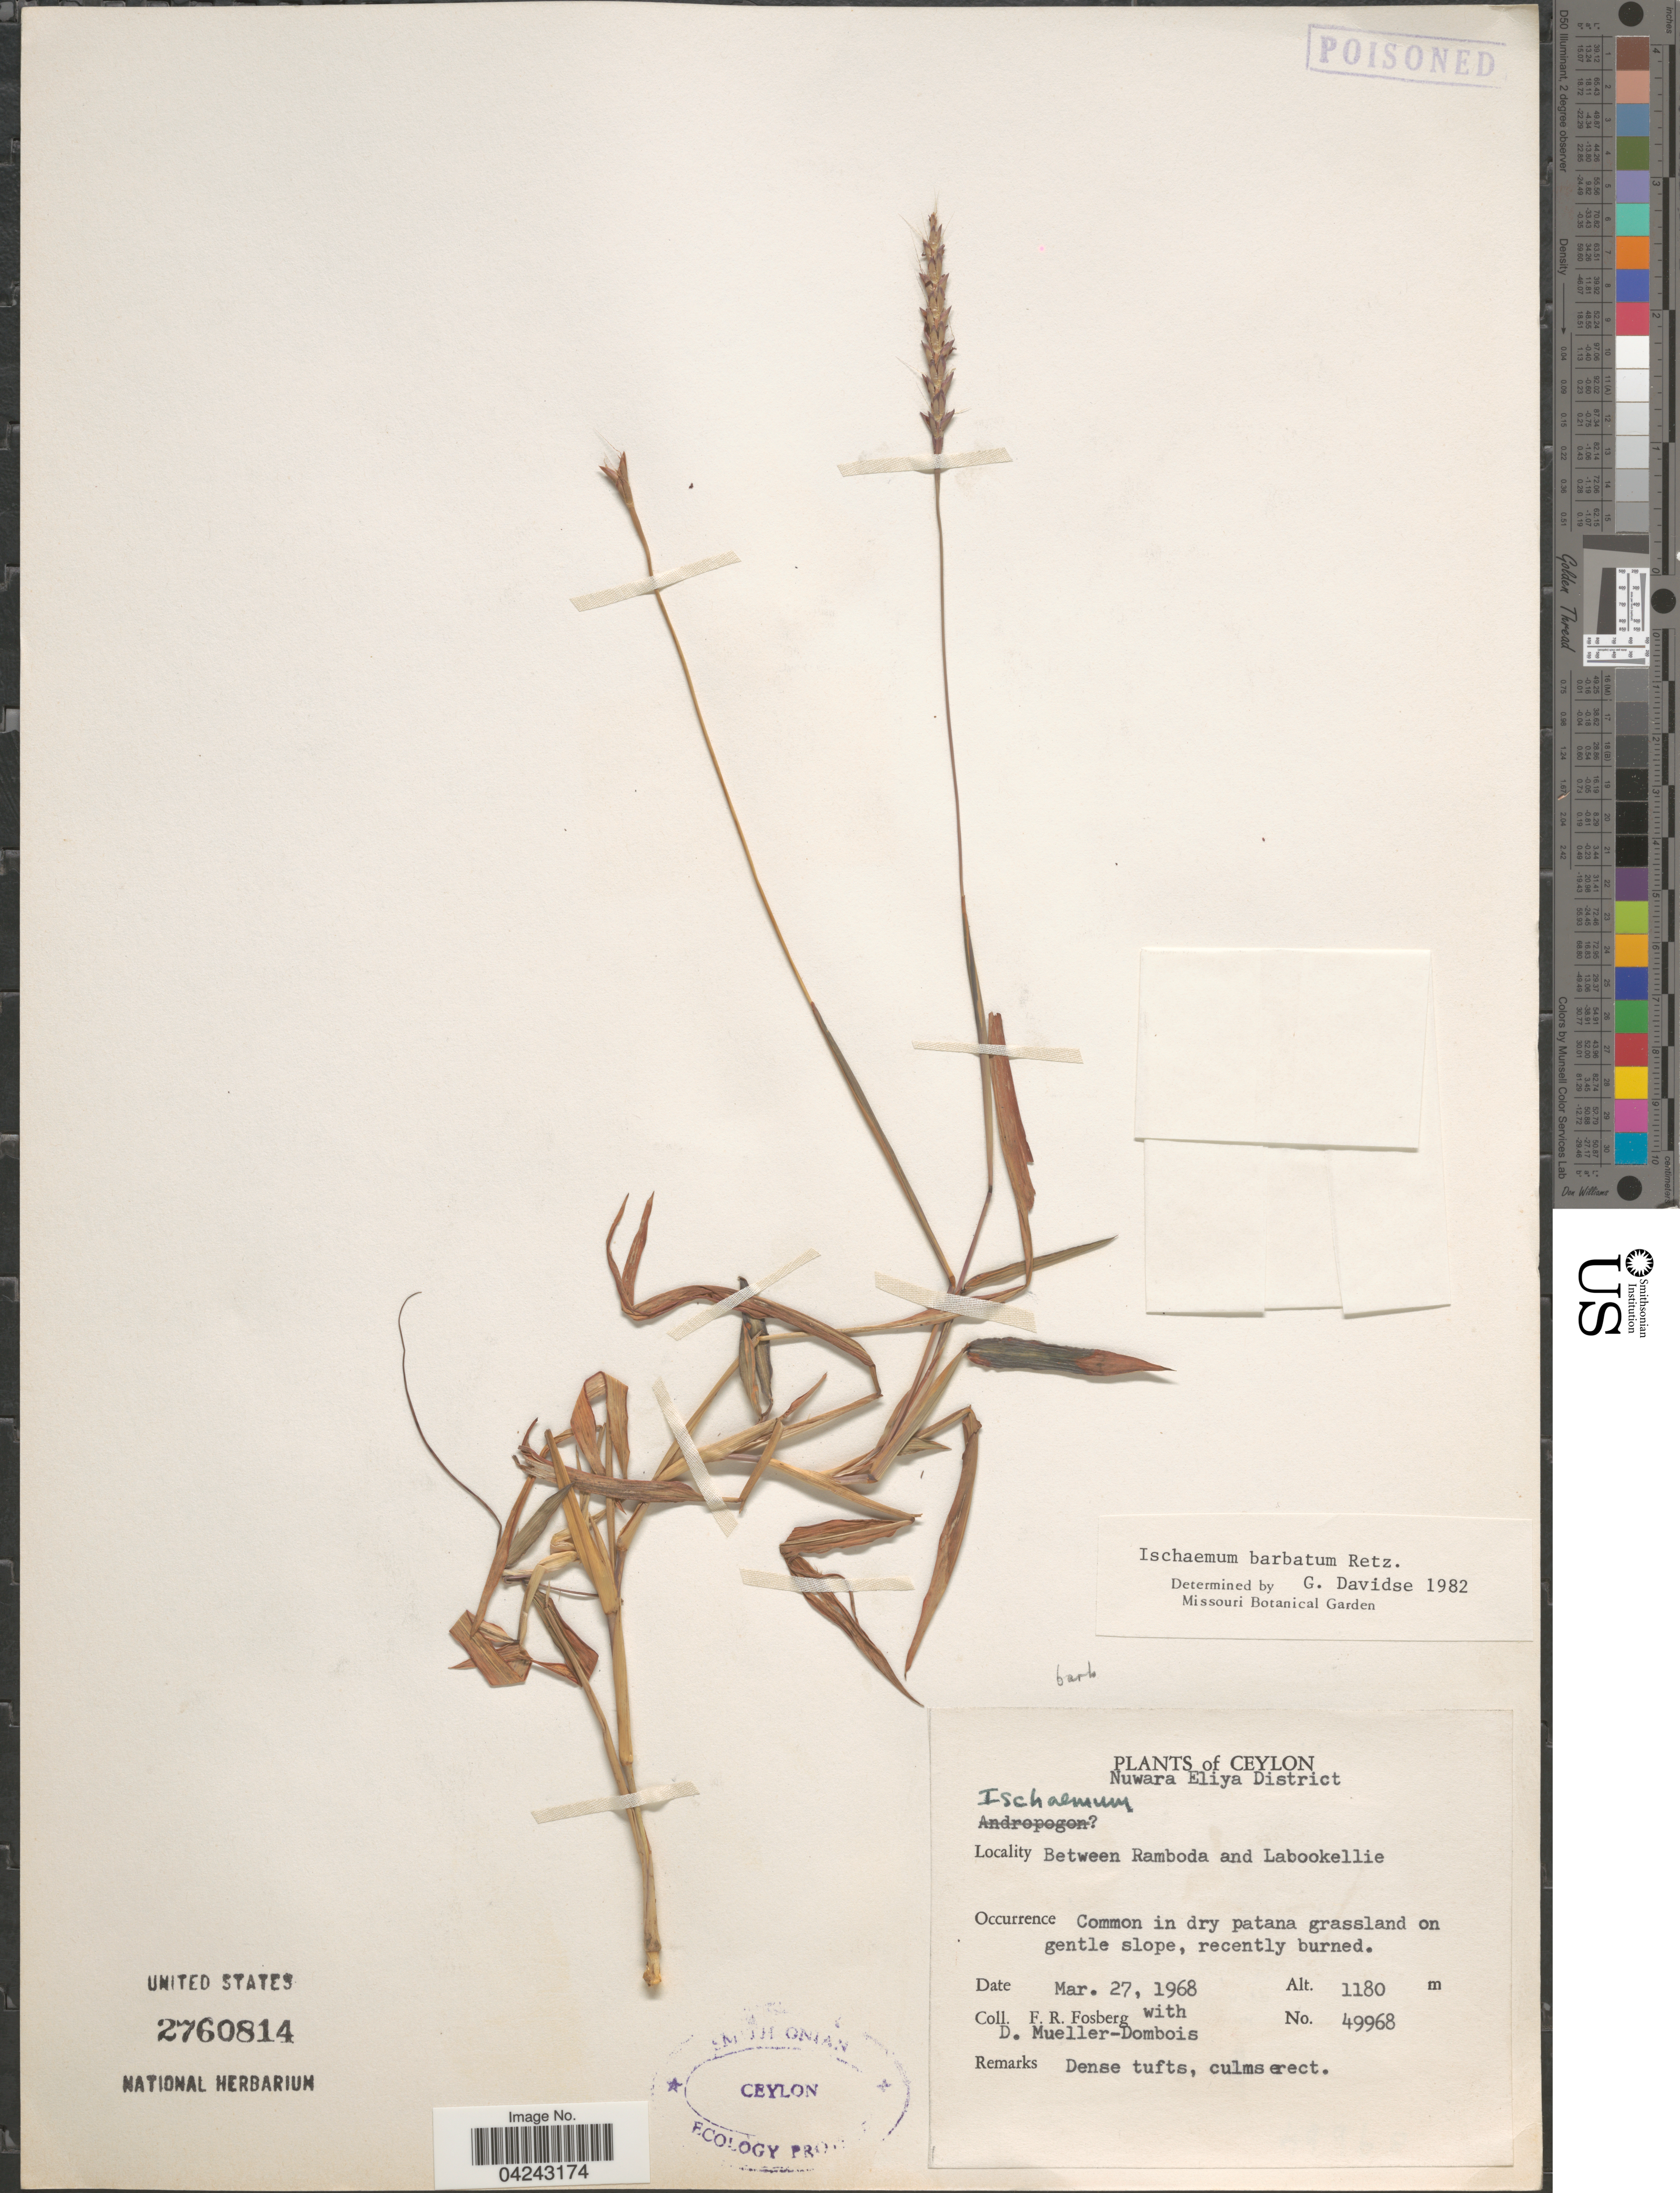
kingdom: Plantae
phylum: Tracheophyta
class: Liliopsida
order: Poales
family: Poaceae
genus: Ischaemum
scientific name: Ischaemum barbatum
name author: Blume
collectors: F. R. Fosberg & D. Mueller-Dombois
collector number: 49968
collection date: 1968-03-27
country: Sri Lanka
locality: Ceylon. Between Ramboda and Labookellie.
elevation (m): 1180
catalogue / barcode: US 2760814